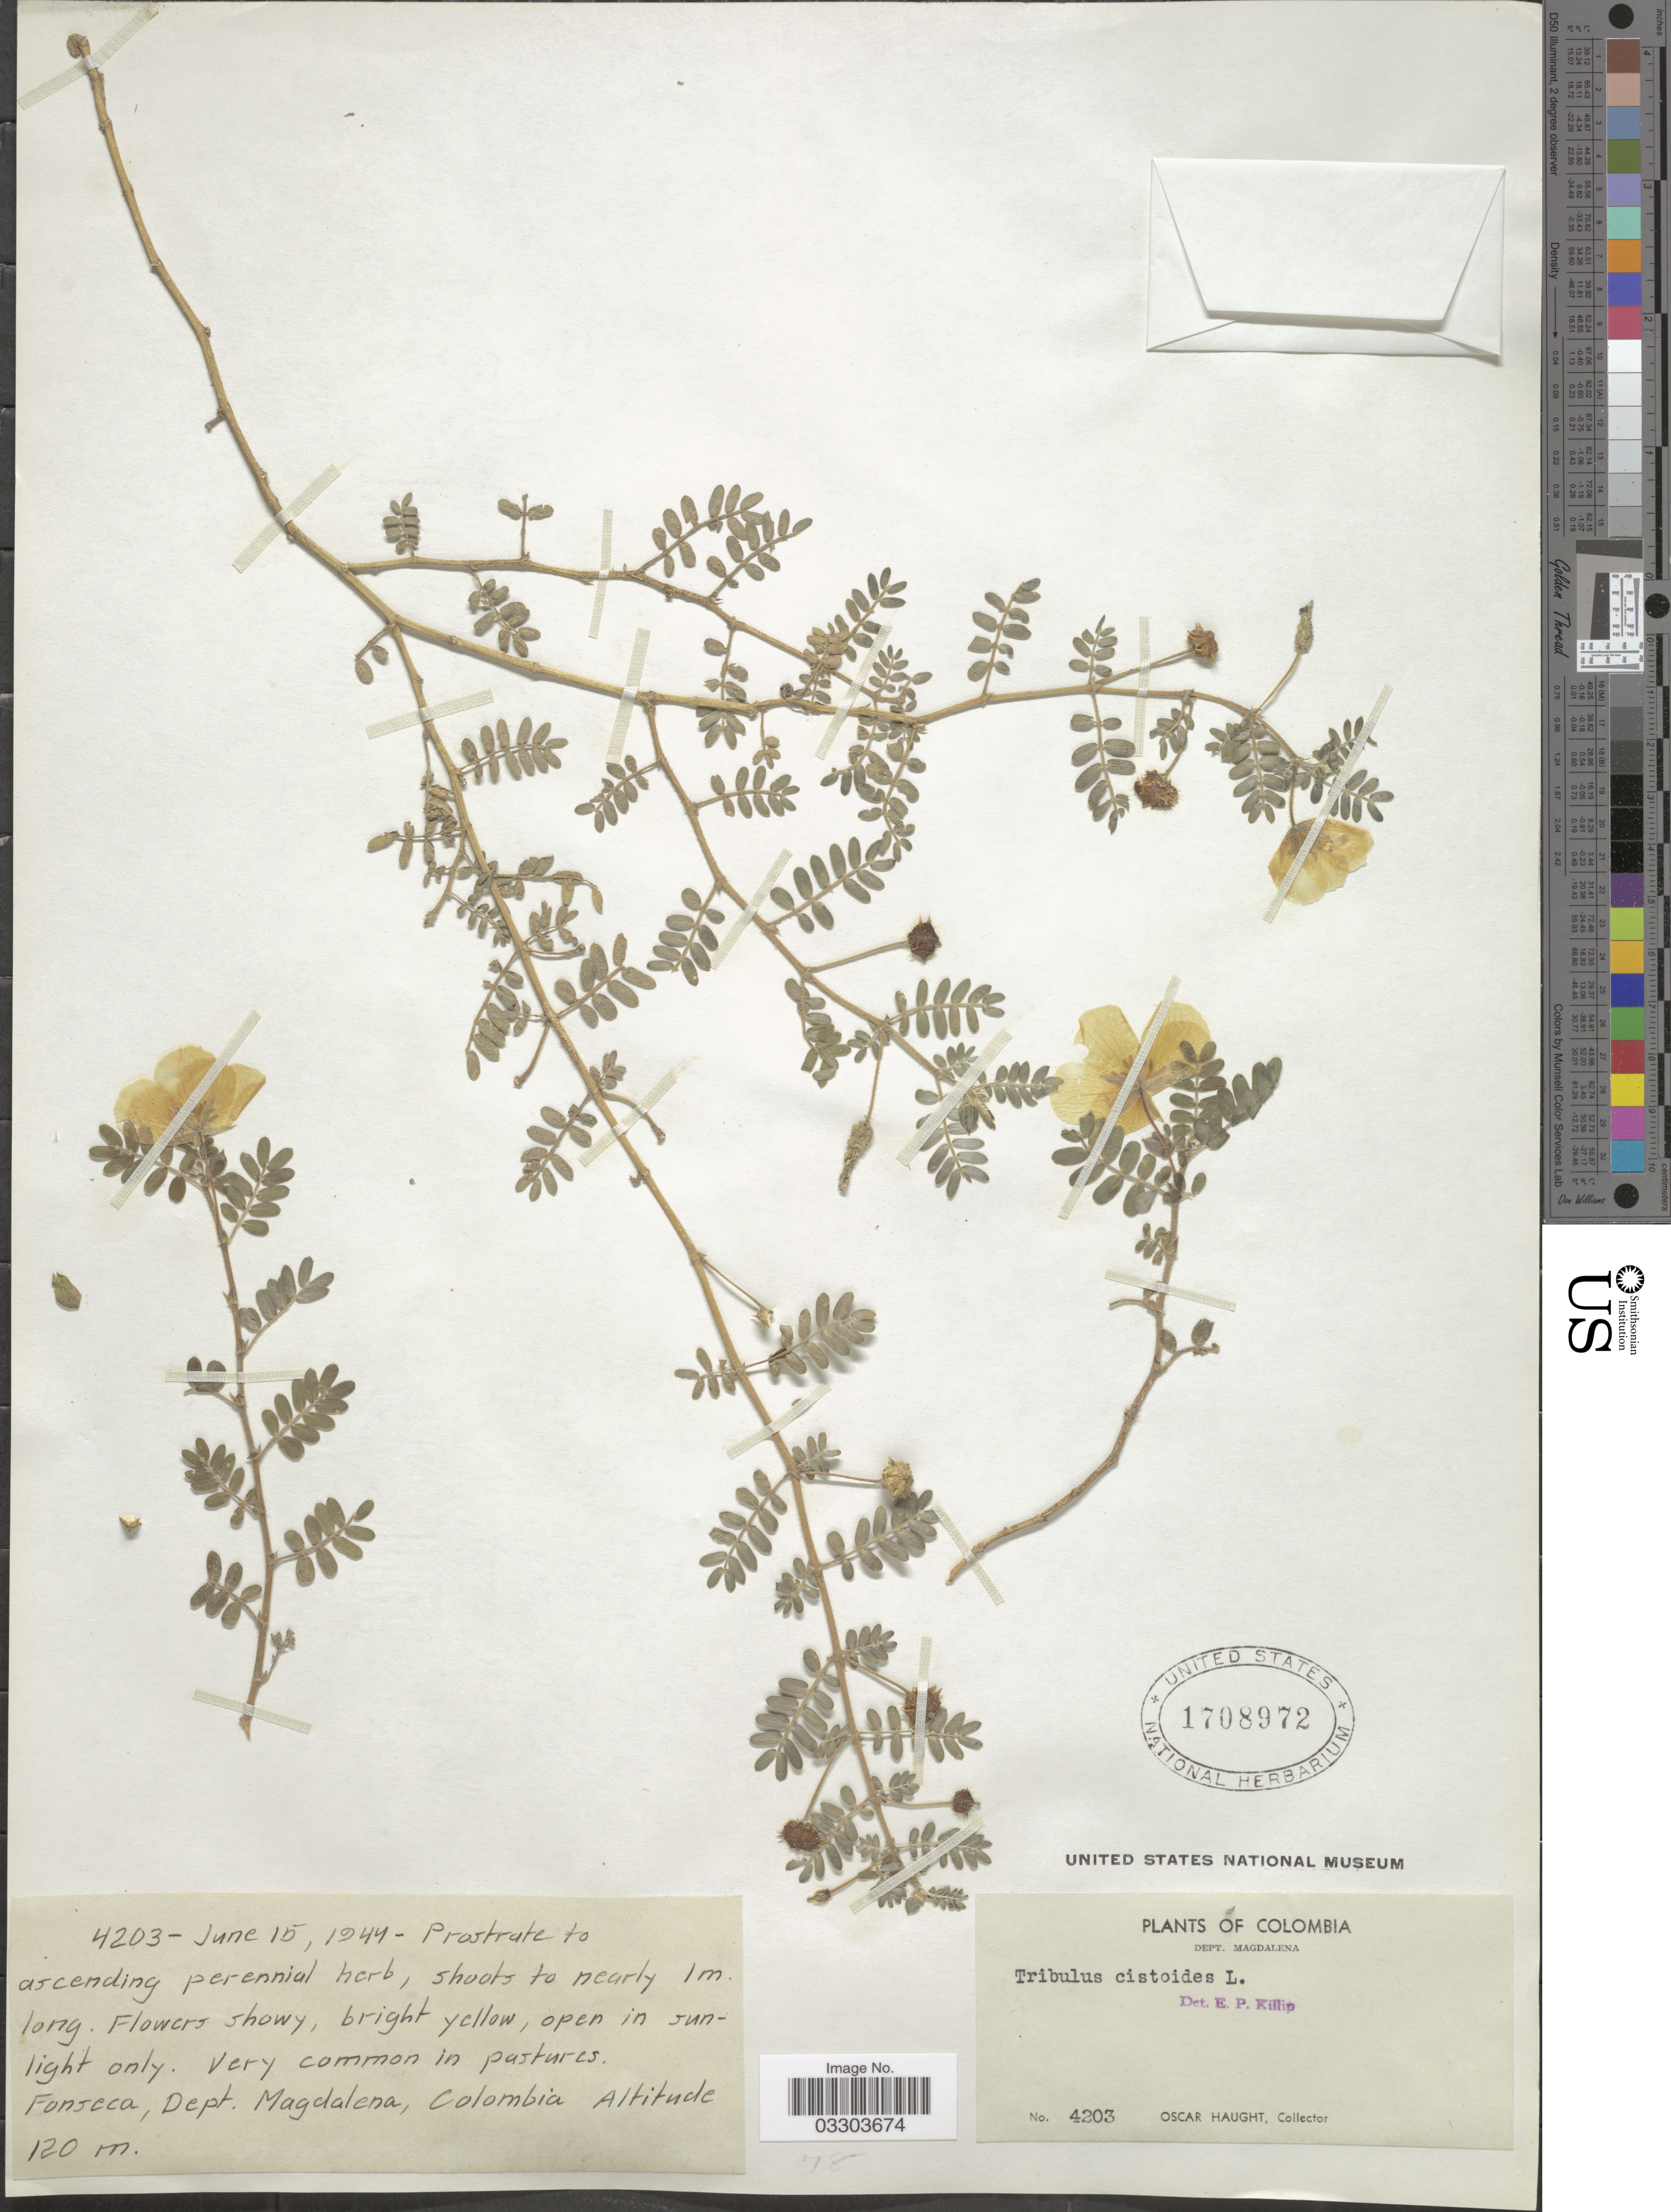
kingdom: Plantae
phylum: Tracheophyta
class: Magnoliopsida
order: Zygophyllales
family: Zygophyllaceae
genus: Tribulus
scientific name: Tribulus cistoides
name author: L.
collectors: O. Haught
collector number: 4203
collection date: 1944-06-15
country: Colombia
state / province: Magdalena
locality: Dept. Magdalena. Fonseca.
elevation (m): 120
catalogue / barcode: US 1708972